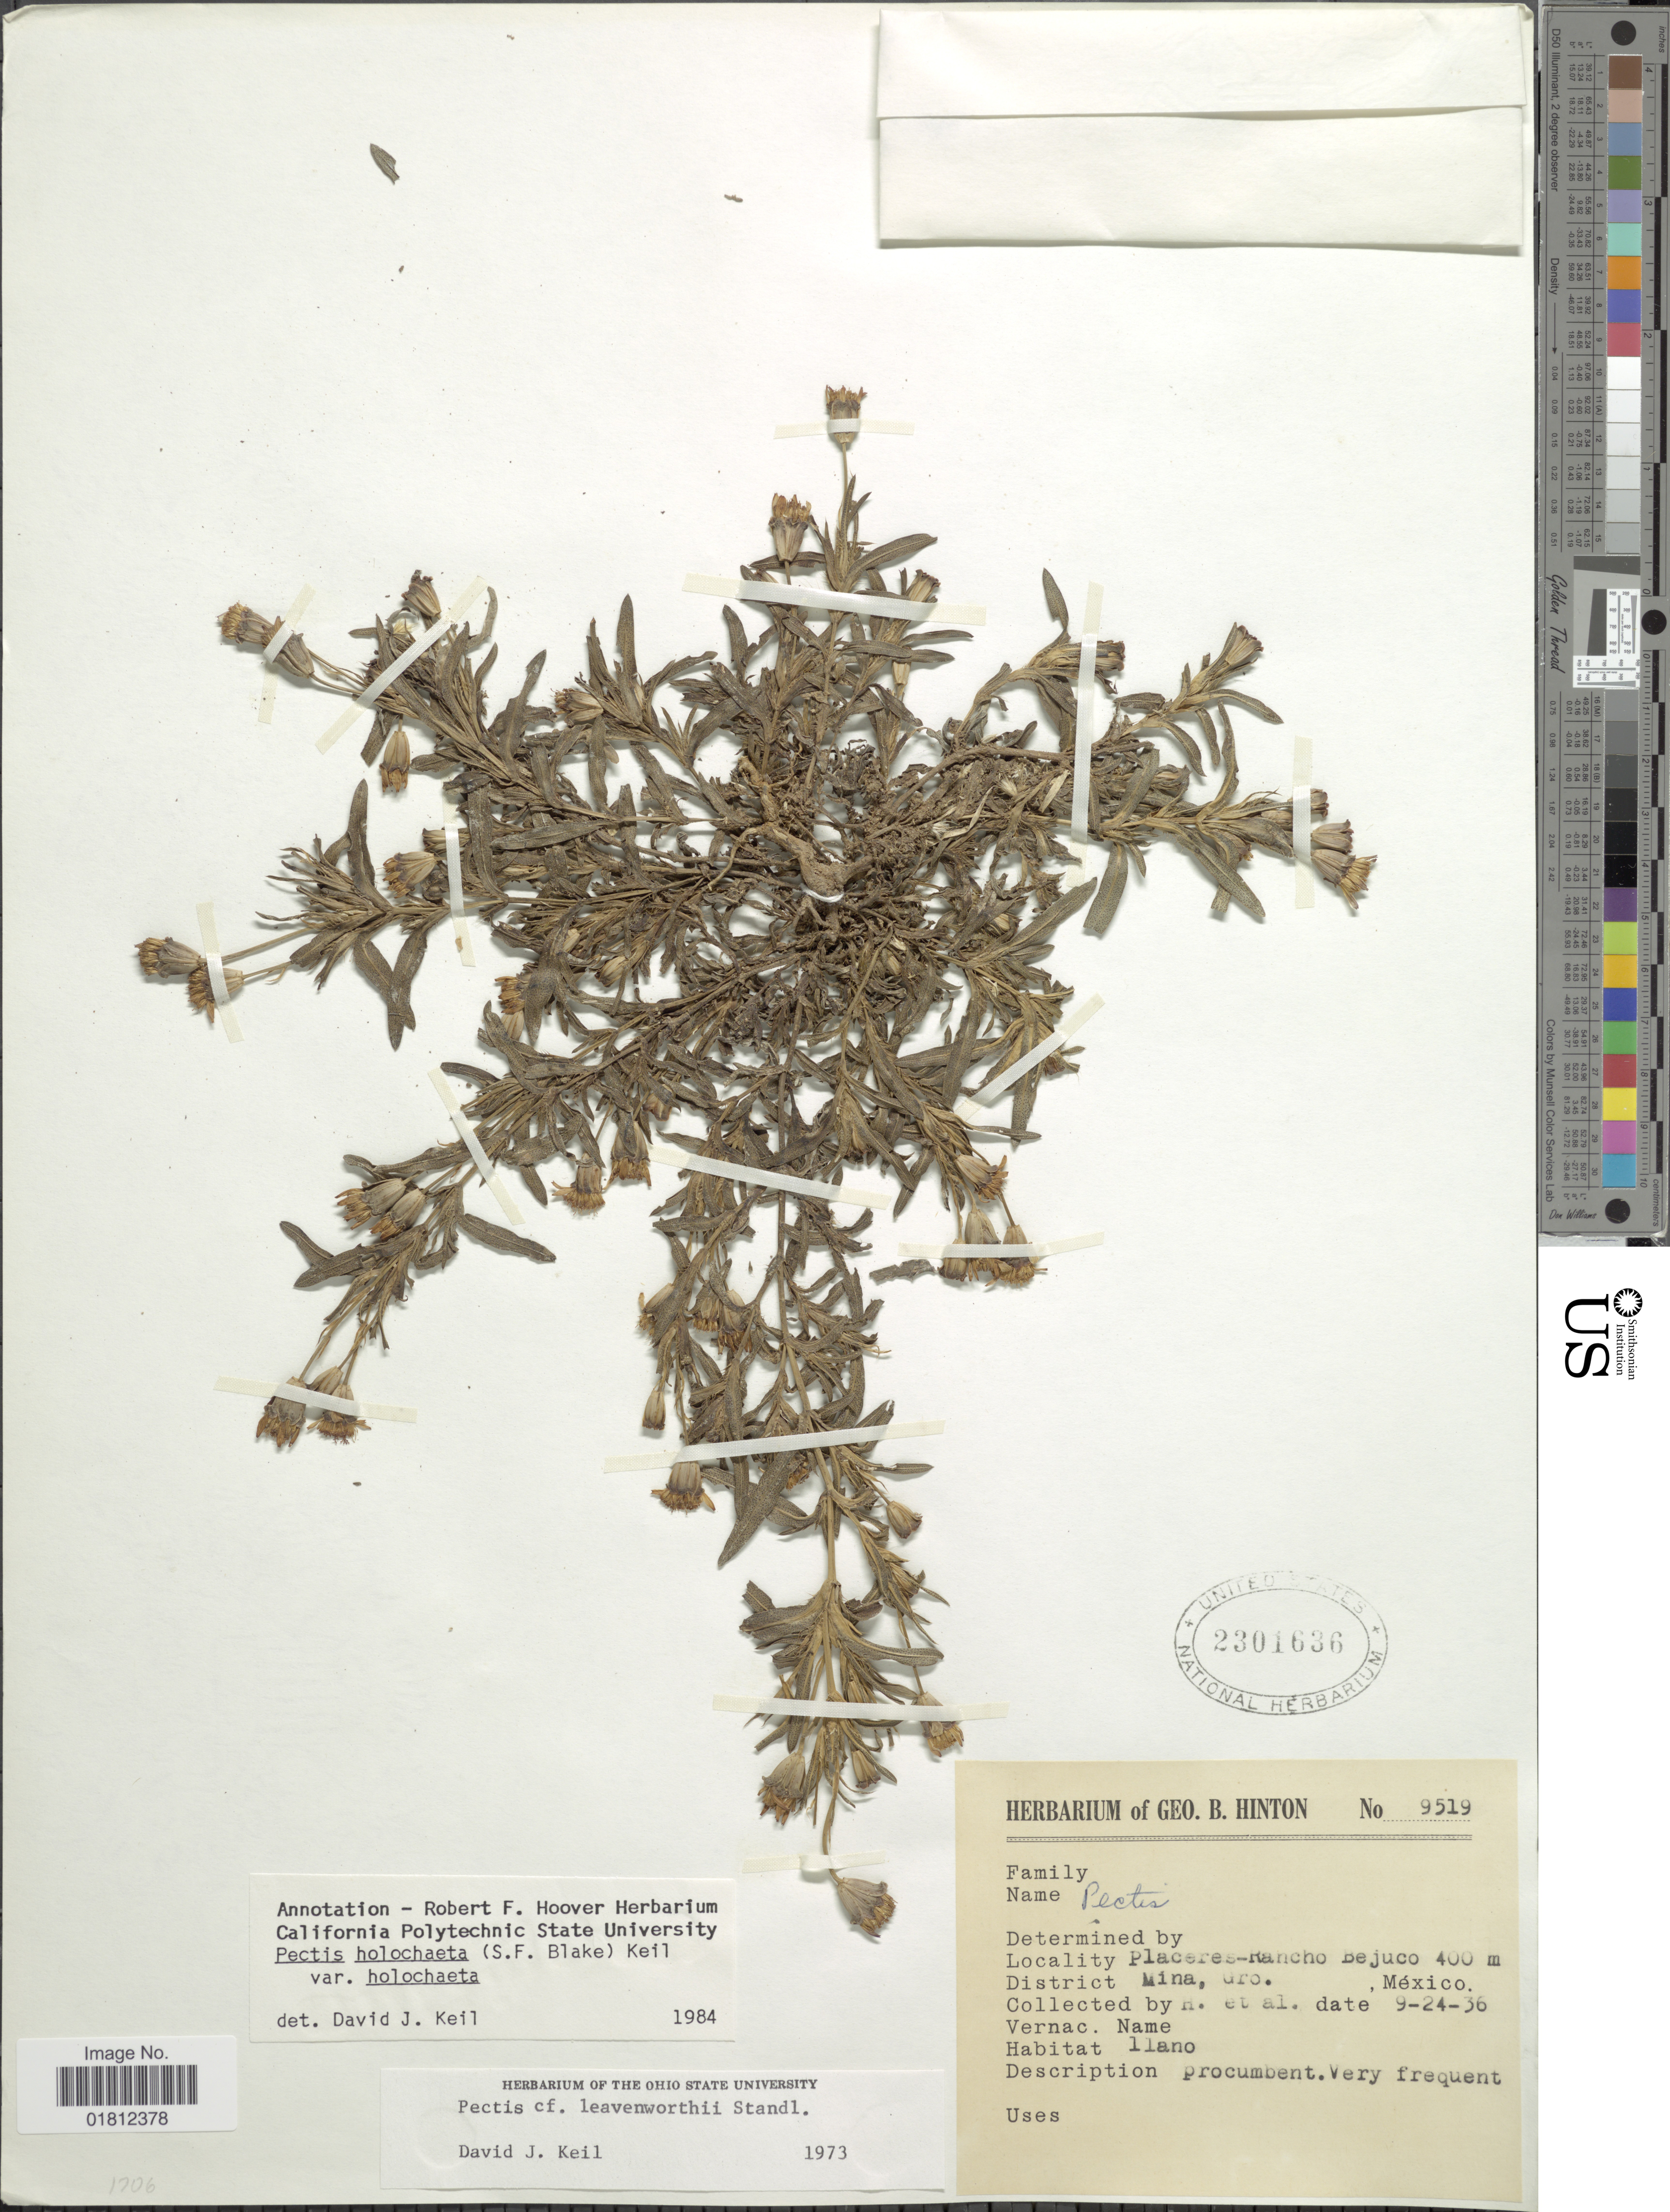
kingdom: Plantae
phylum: Tracheophyta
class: Magnoliopsida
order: Asterales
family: Asteraceae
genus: Pectis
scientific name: Pectis holochaeta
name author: (S.F. Blake) D.J. Keil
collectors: G. B. Hinton & et al.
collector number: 9519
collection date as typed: Transcribed d/m/y: 24/9/36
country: Mexico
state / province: Guerrero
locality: Placeres- Rancho Bejuco, llano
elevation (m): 400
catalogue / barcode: US 2301636